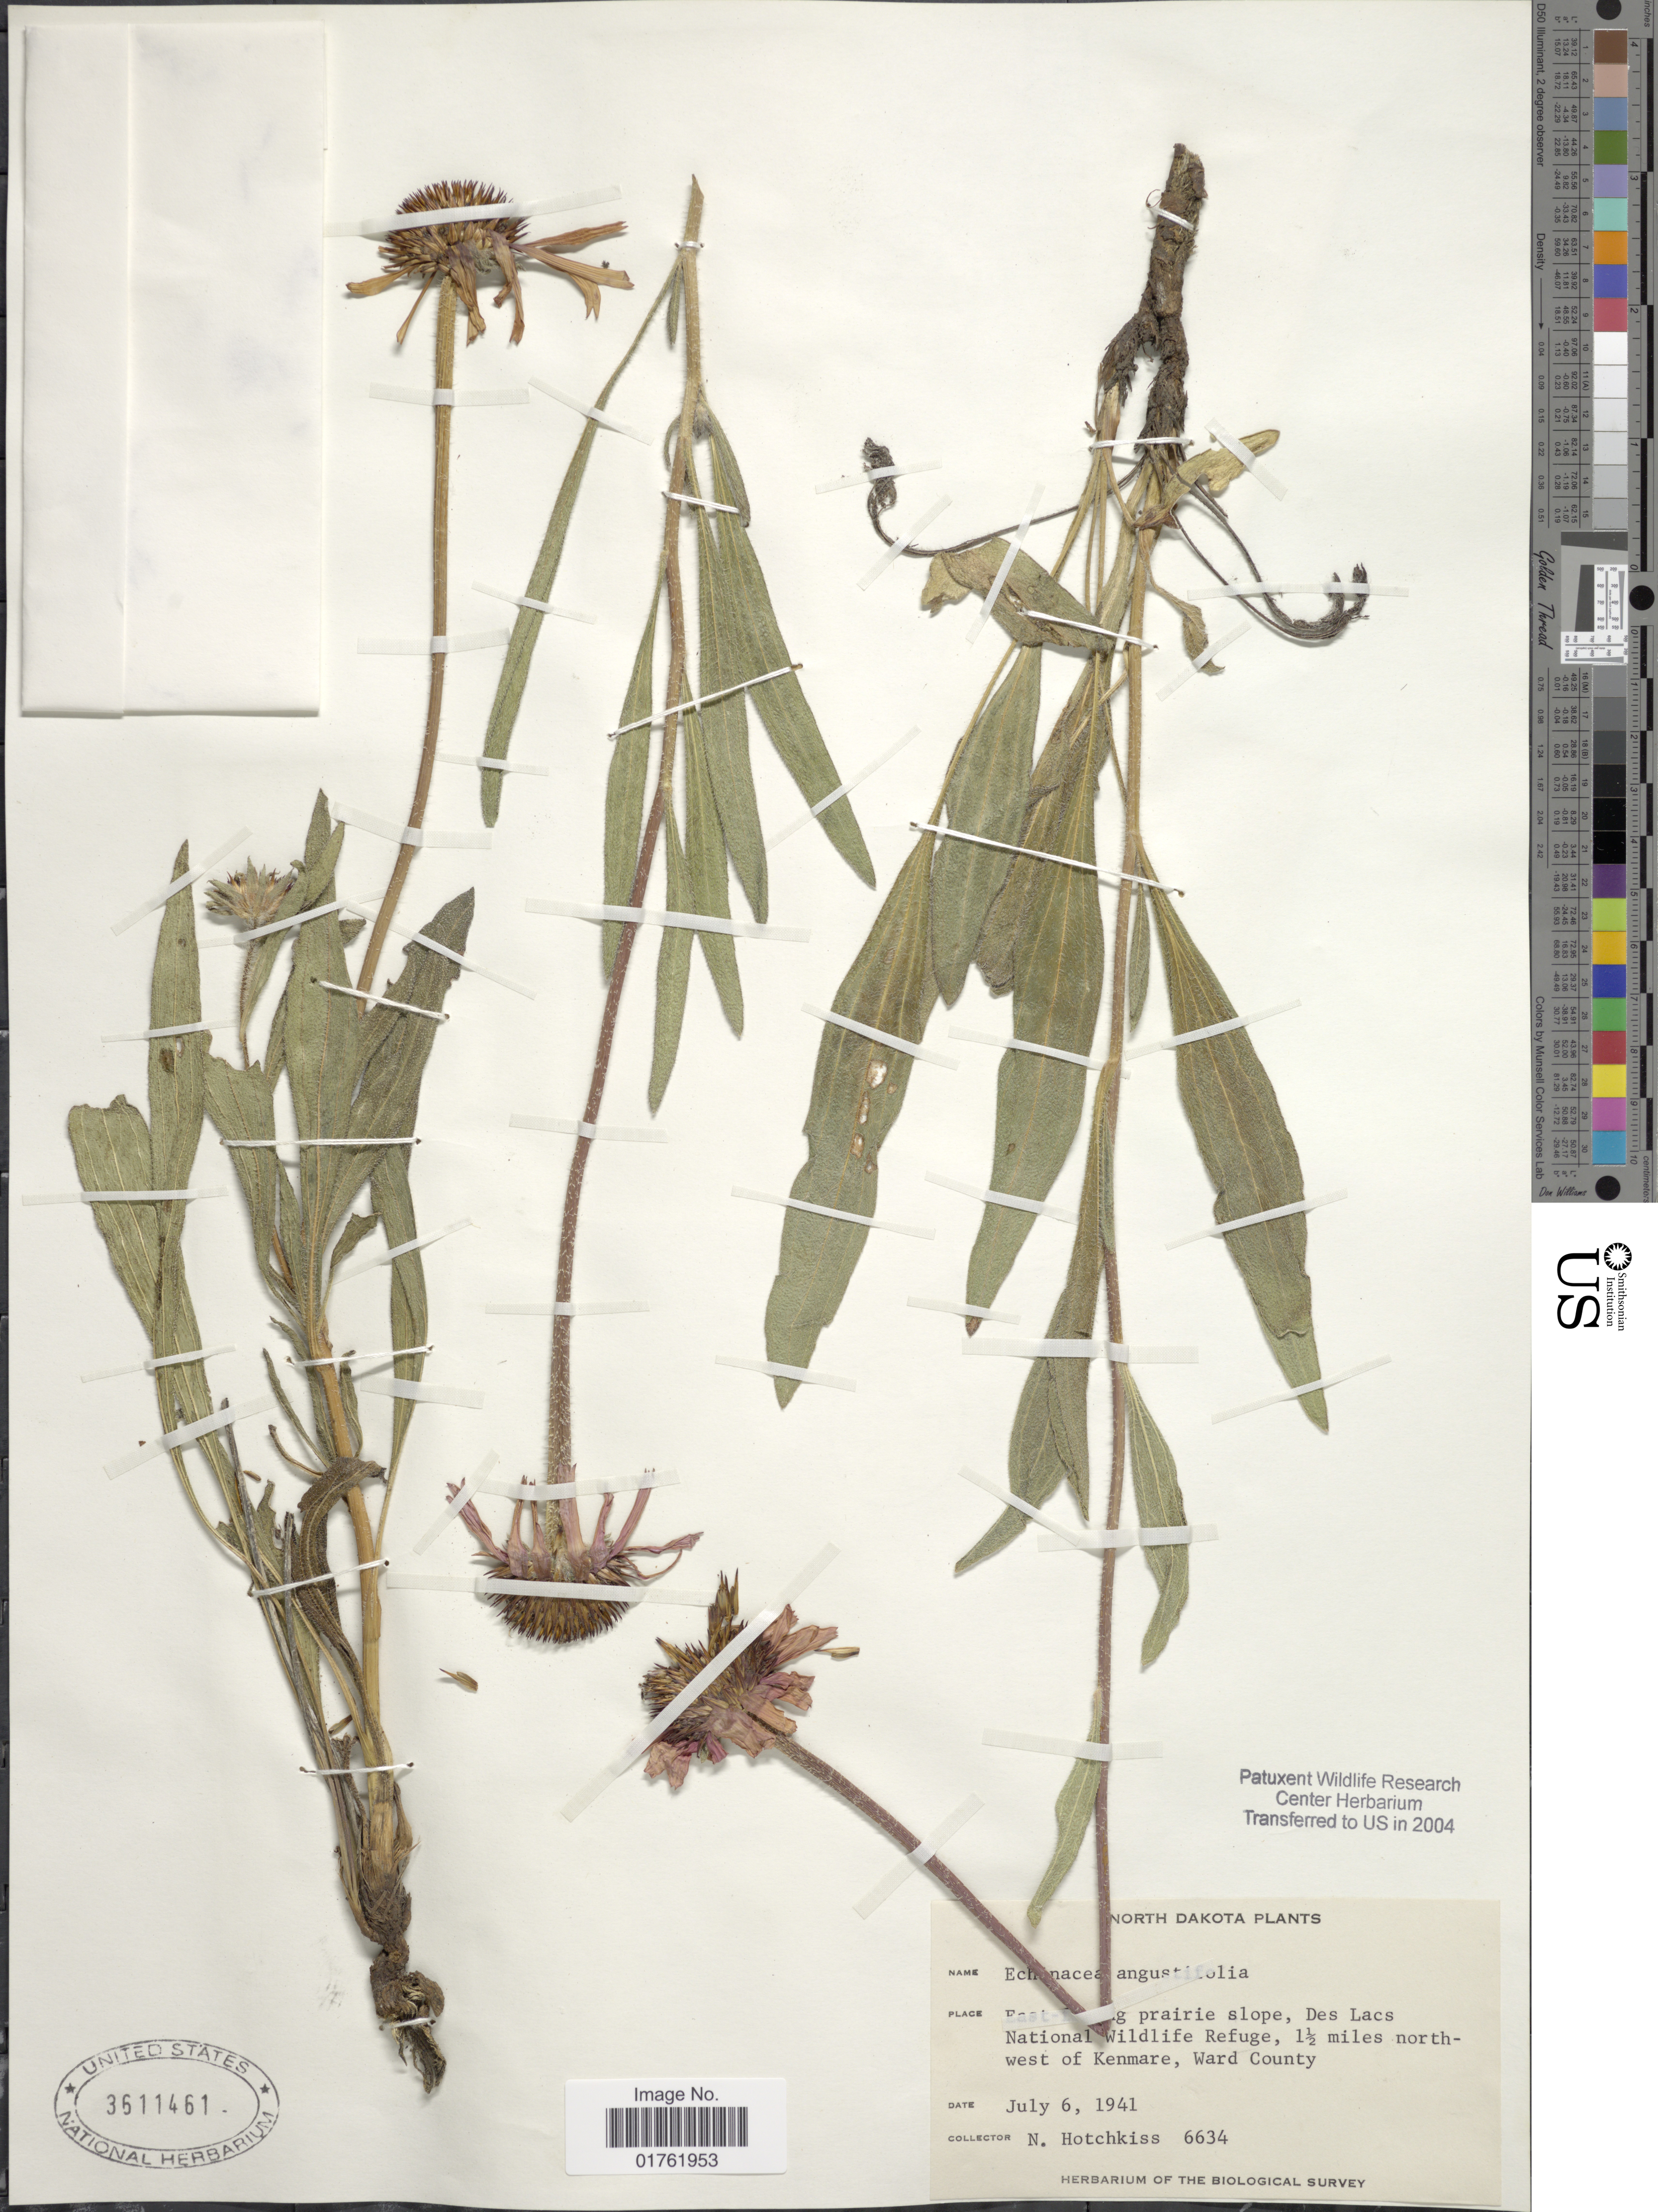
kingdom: Plantae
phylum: Tracheophyta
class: Magnoliopsida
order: Asterales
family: Asteraceae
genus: Echinacea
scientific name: Echinacea angustifolia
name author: DC.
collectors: N. Hotchkiss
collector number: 6634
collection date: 1941-07-06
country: United States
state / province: North Dakota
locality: East-facing prairie slope, Des Lacs National Wildlife Refuge, 1½ miles northwest of Kenmare, Ward County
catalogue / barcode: US 3611461